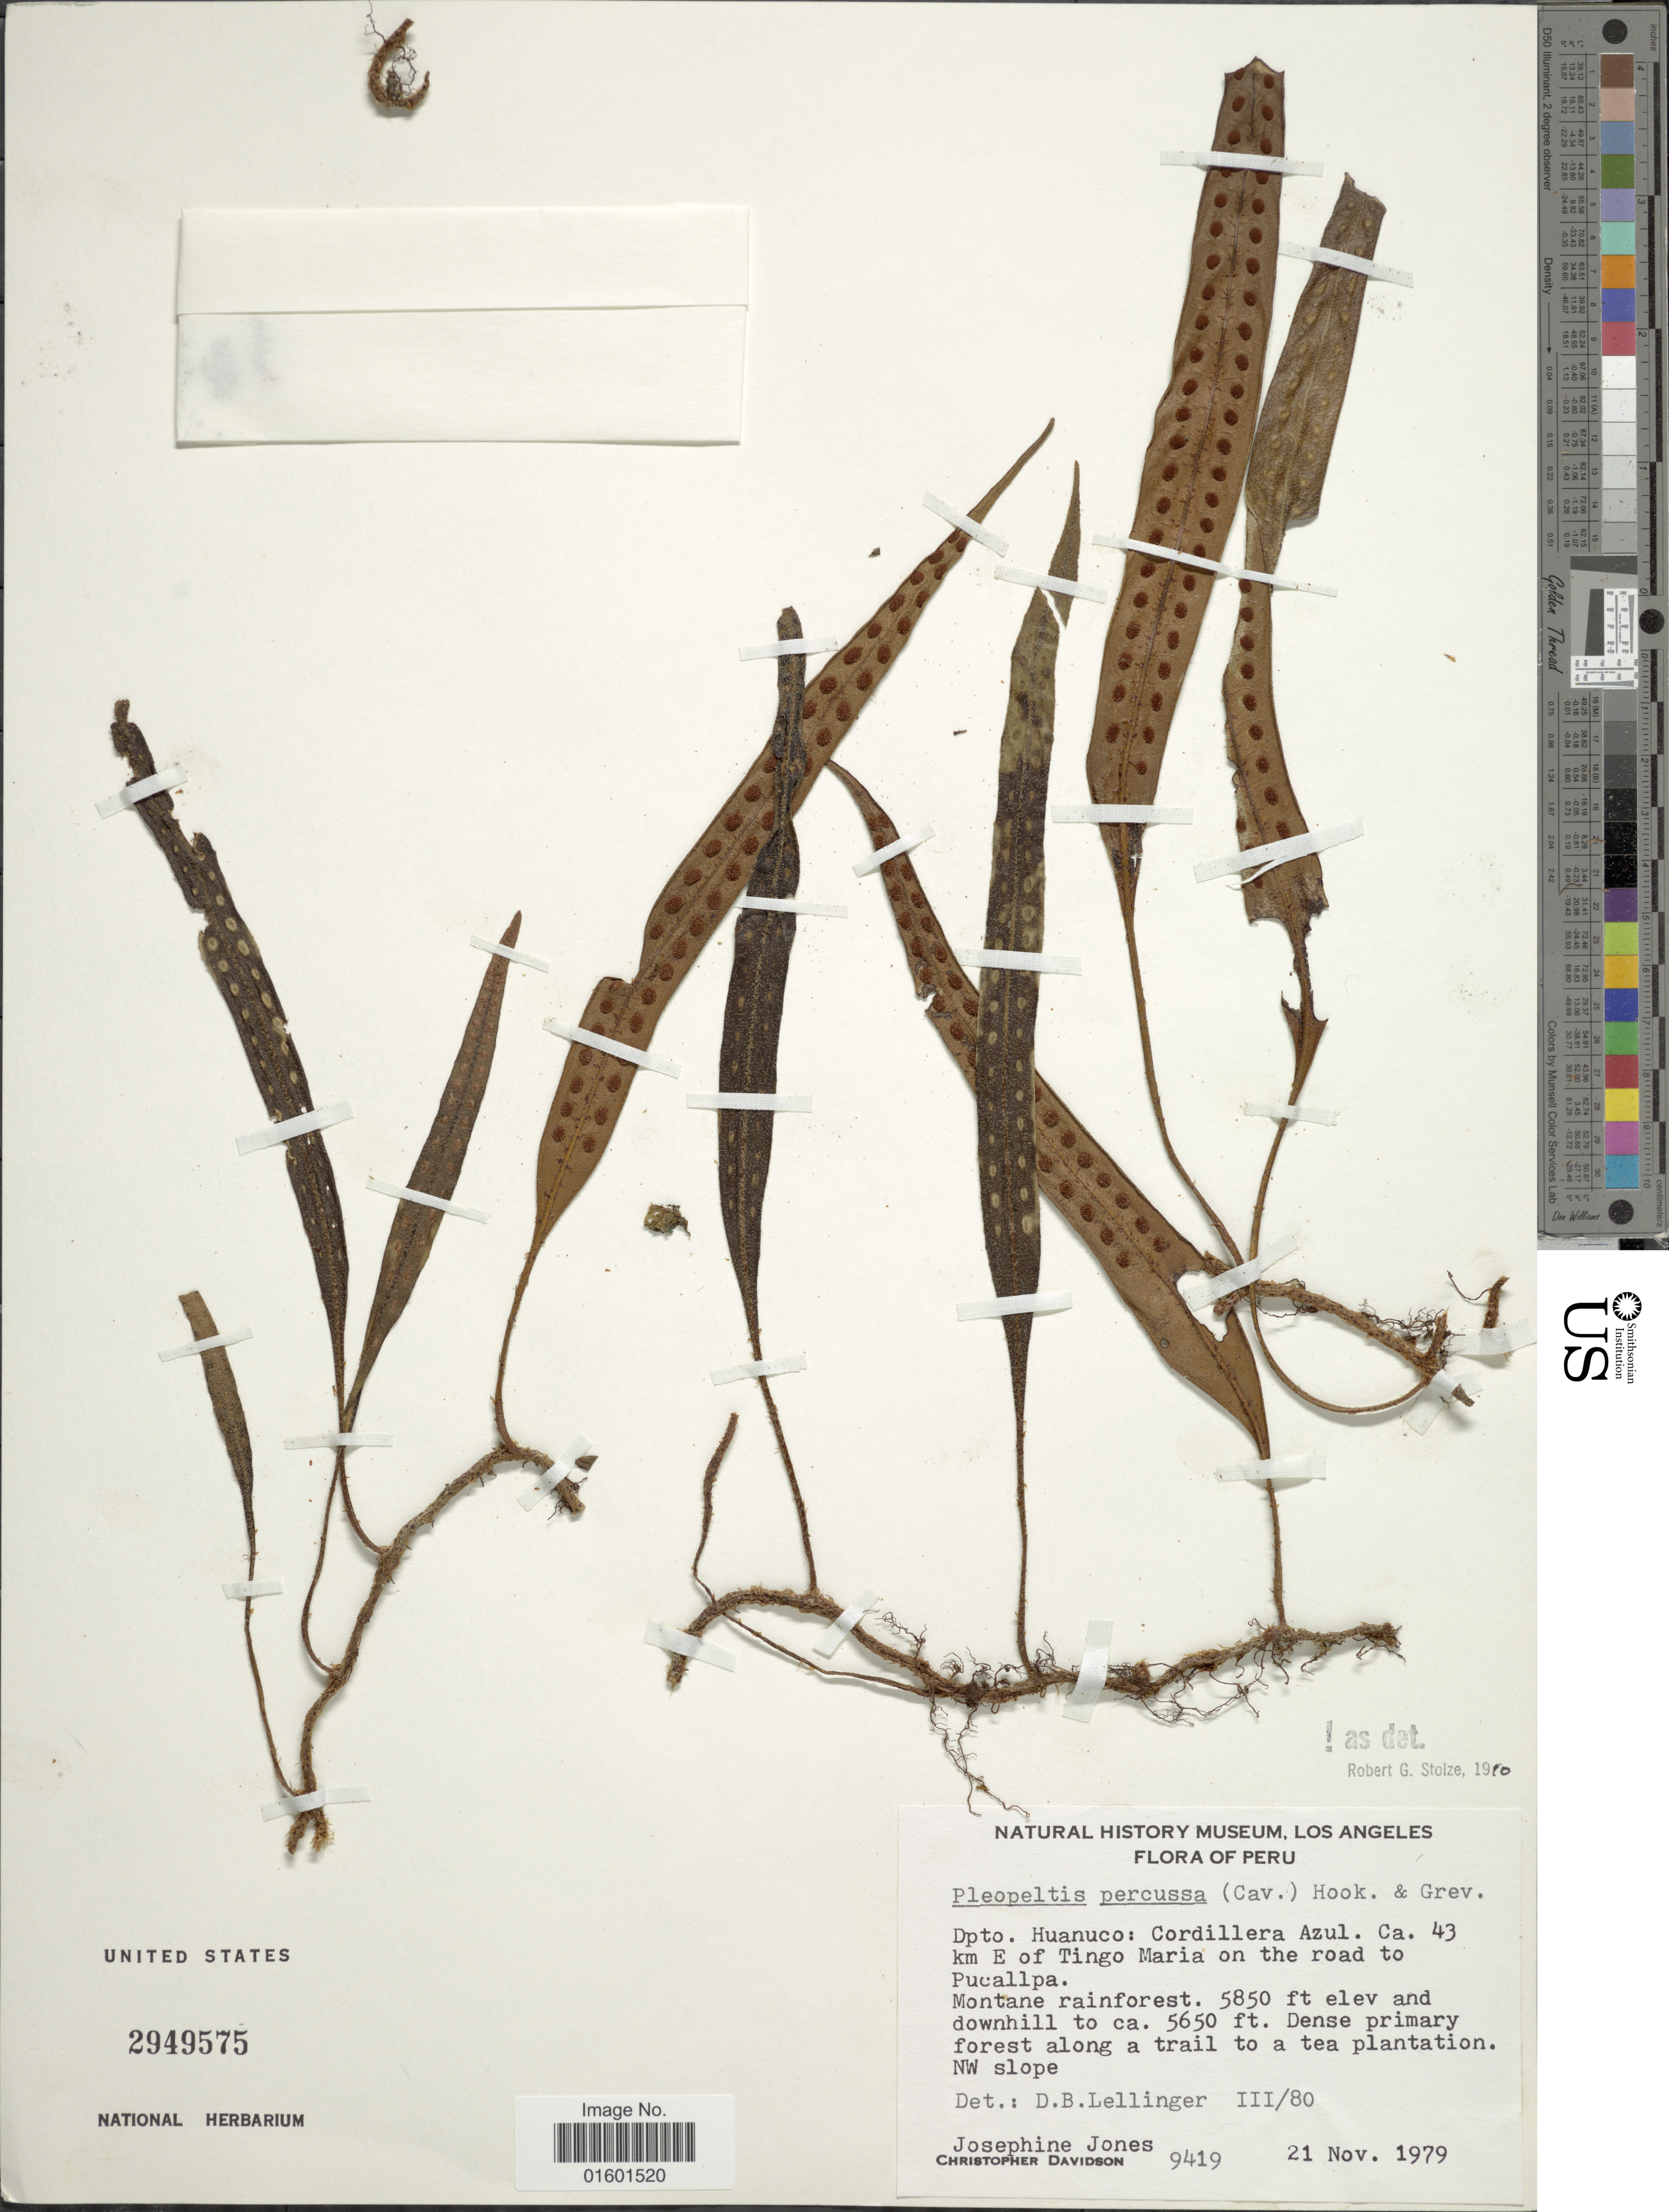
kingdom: Plantae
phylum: Tracheophyta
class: Polypodiopsida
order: Polypodiales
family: Polypodiaceae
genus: Microgramma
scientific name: Microgramma percussa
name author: (Cav.) de la Sota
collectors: J. Jones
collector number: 9419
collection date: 1979-11-21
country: Peru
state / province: Huánuco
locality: Cordillera Azul. Ca. 43 km E of Tingo Maria on the road to Pucallpa. Montane rainforest. Dense primary forest along a trail to a tea plantation NW slope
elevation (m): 1722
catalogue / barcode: US 2949575